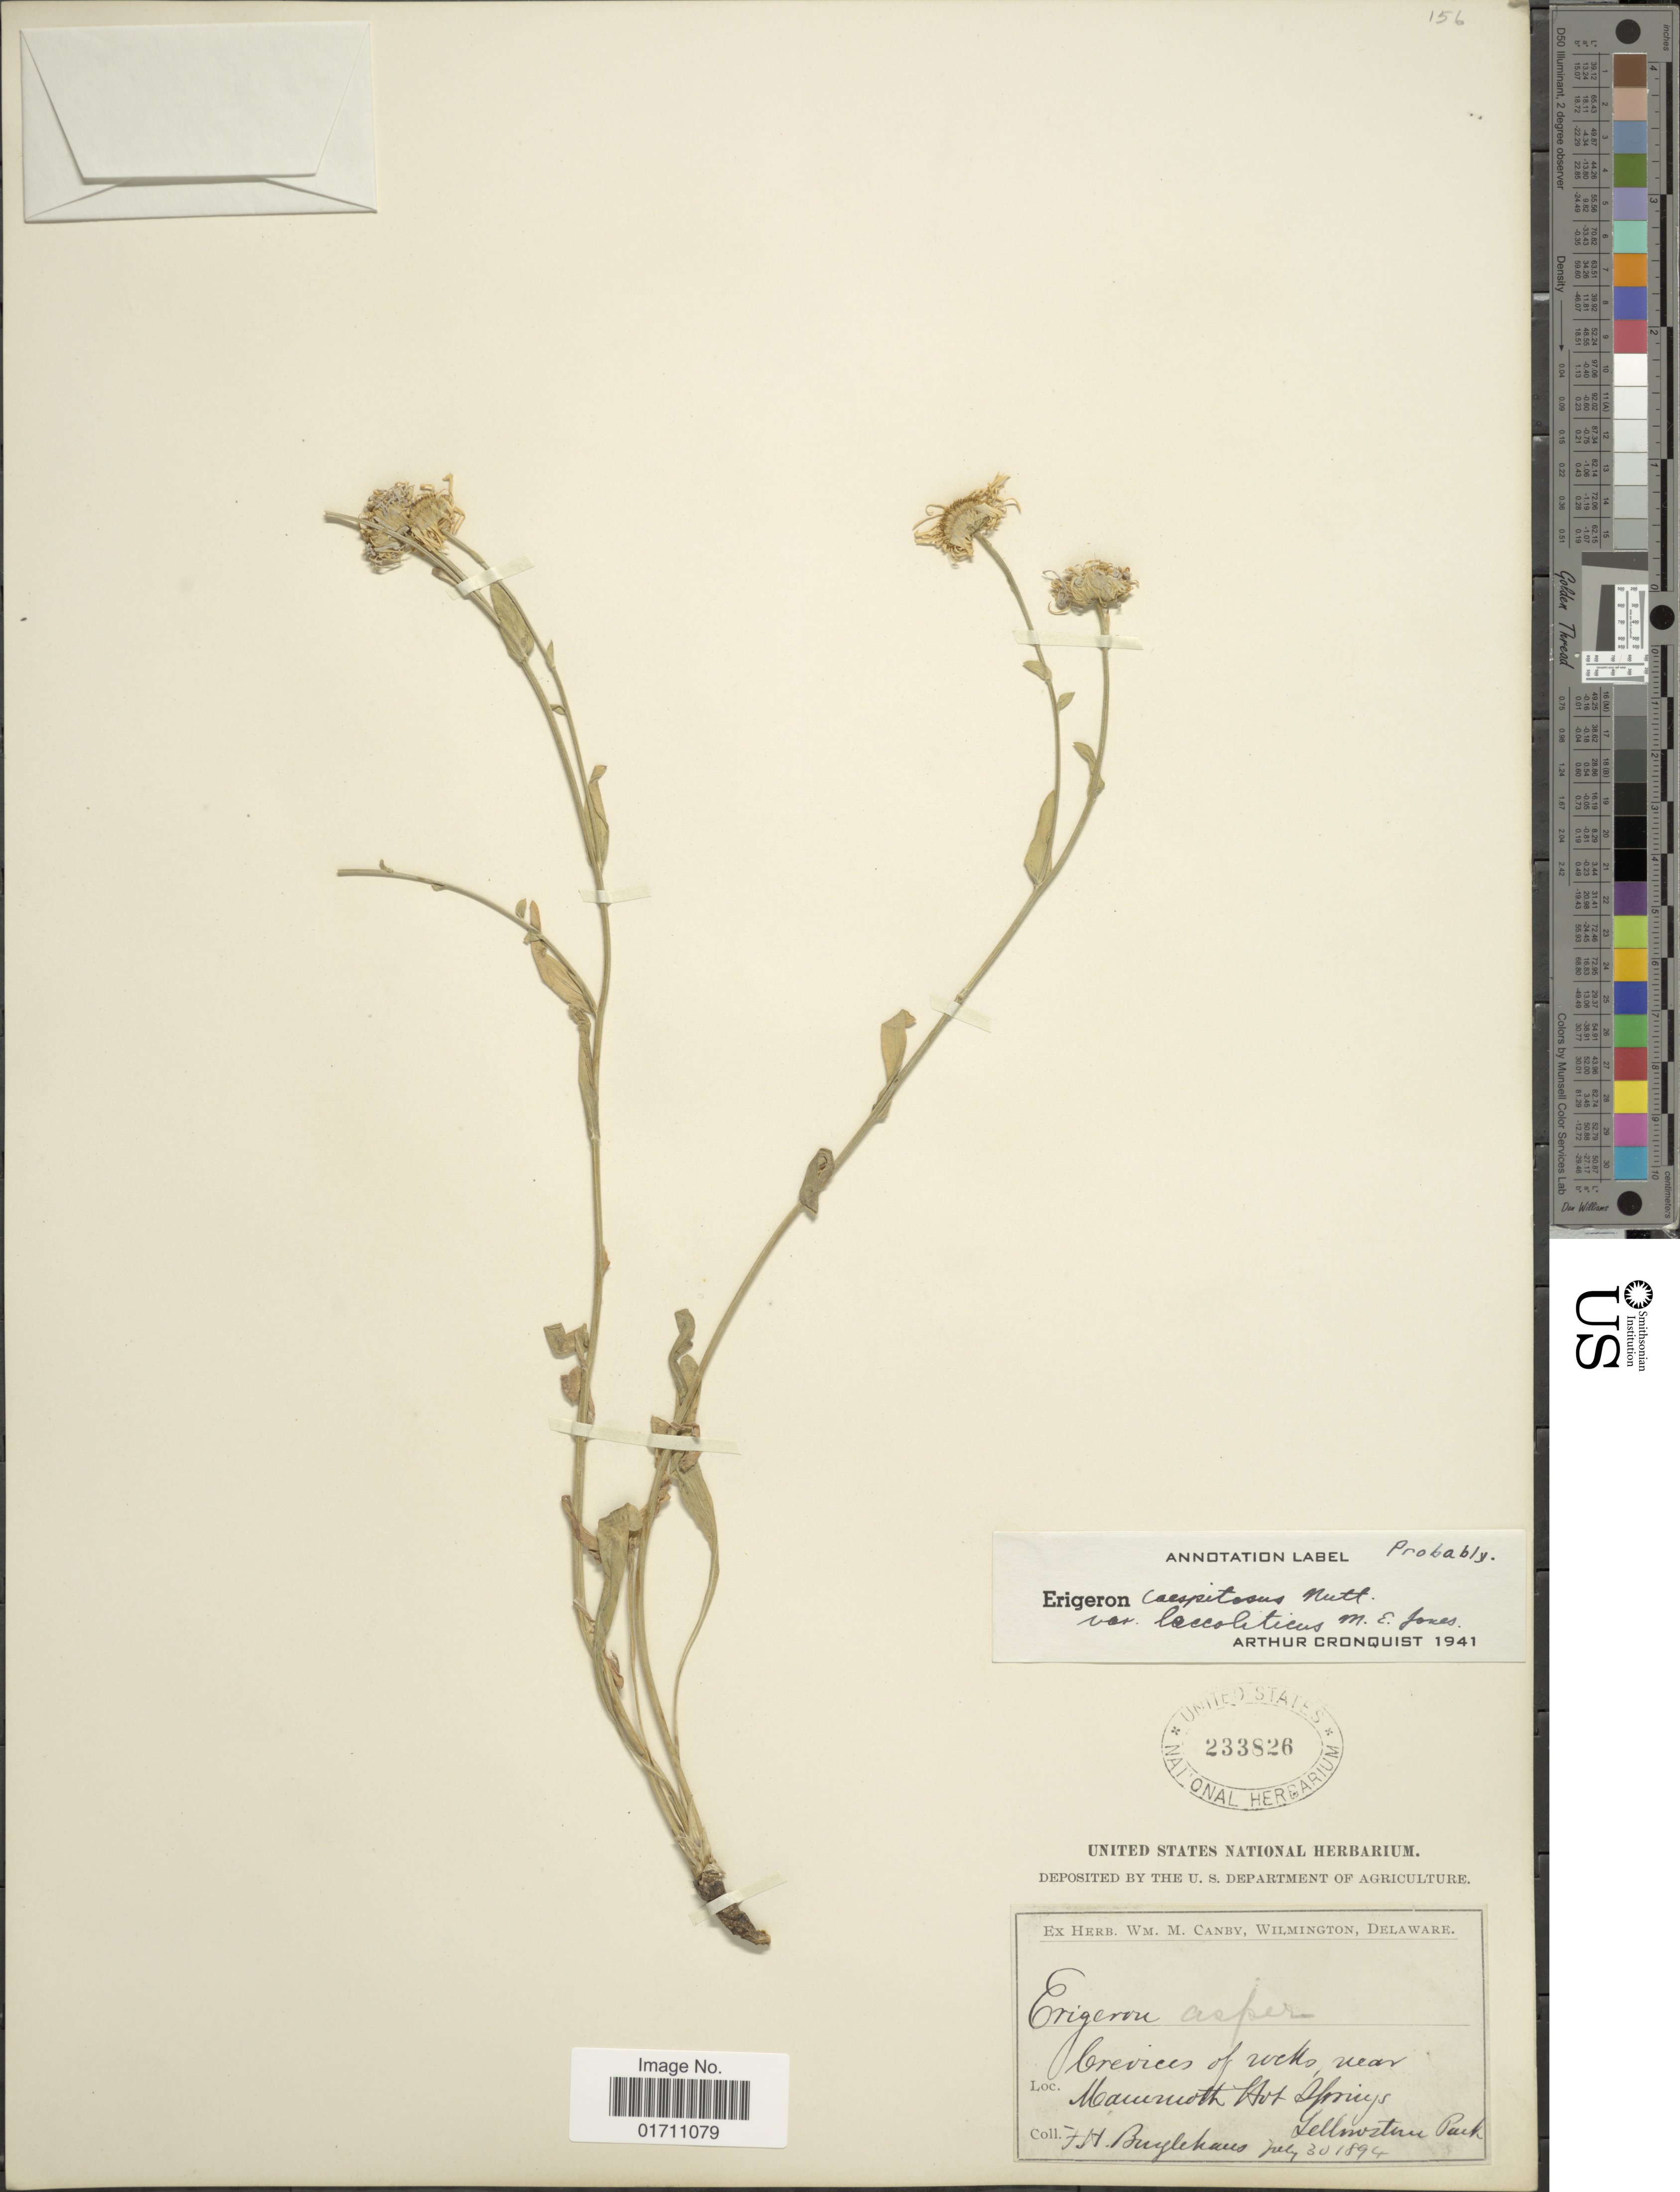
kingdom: Plantae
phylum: Tracheophyta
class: Magnoliopsida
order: Asterales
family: Asteraceae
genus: Erigeron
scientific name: Erigeron caespitosus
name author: Nutt.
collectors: F. Burglehaus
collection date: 1894-07-30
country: United States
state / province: Wyoming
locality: Crevices of rocks, near Mammoth Hot Springs, Yellowstone Park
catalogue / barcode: US 233826